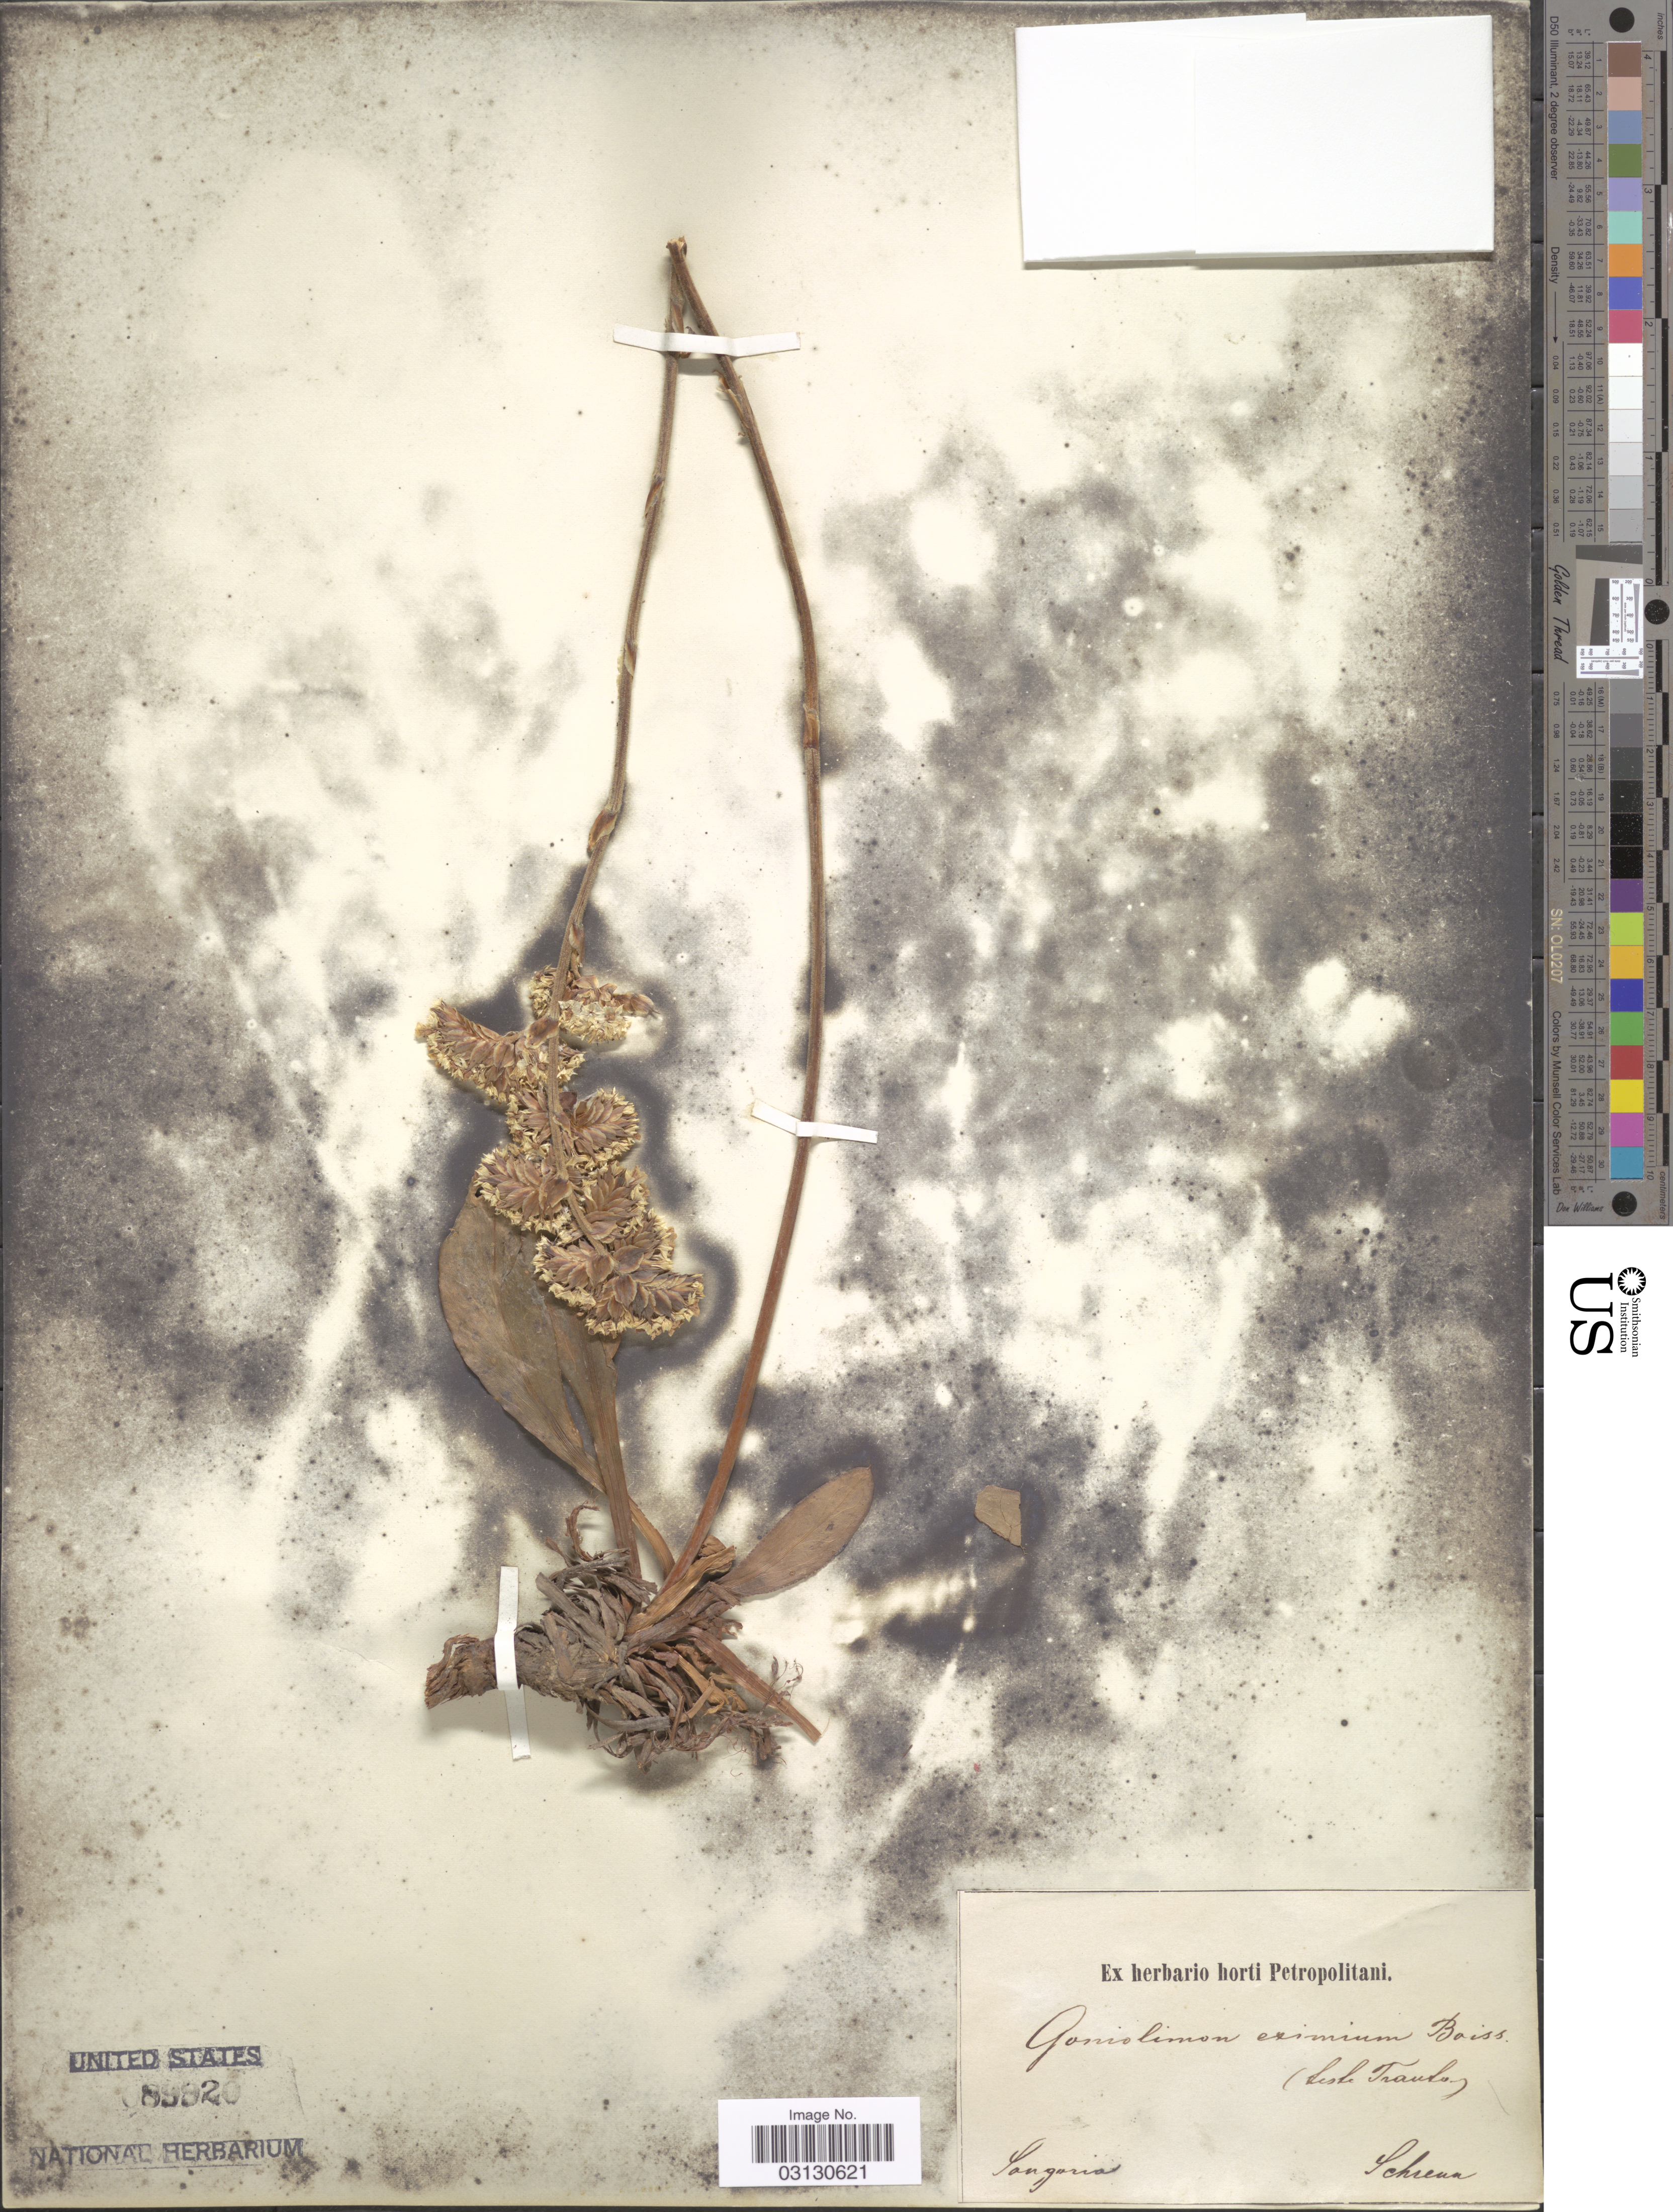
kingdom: Plantae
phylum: Tracheophyta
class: Magnoliopsida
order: Caryophyllales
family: Plumbaginaceae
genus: Limonium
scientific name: Limonium eximium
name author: (Schrenk ex Fisch. & C.A. Mey.) Kuntze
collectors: A.G. Schrenk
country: Kazakhstan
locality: Songoria.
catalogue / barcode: US 89920